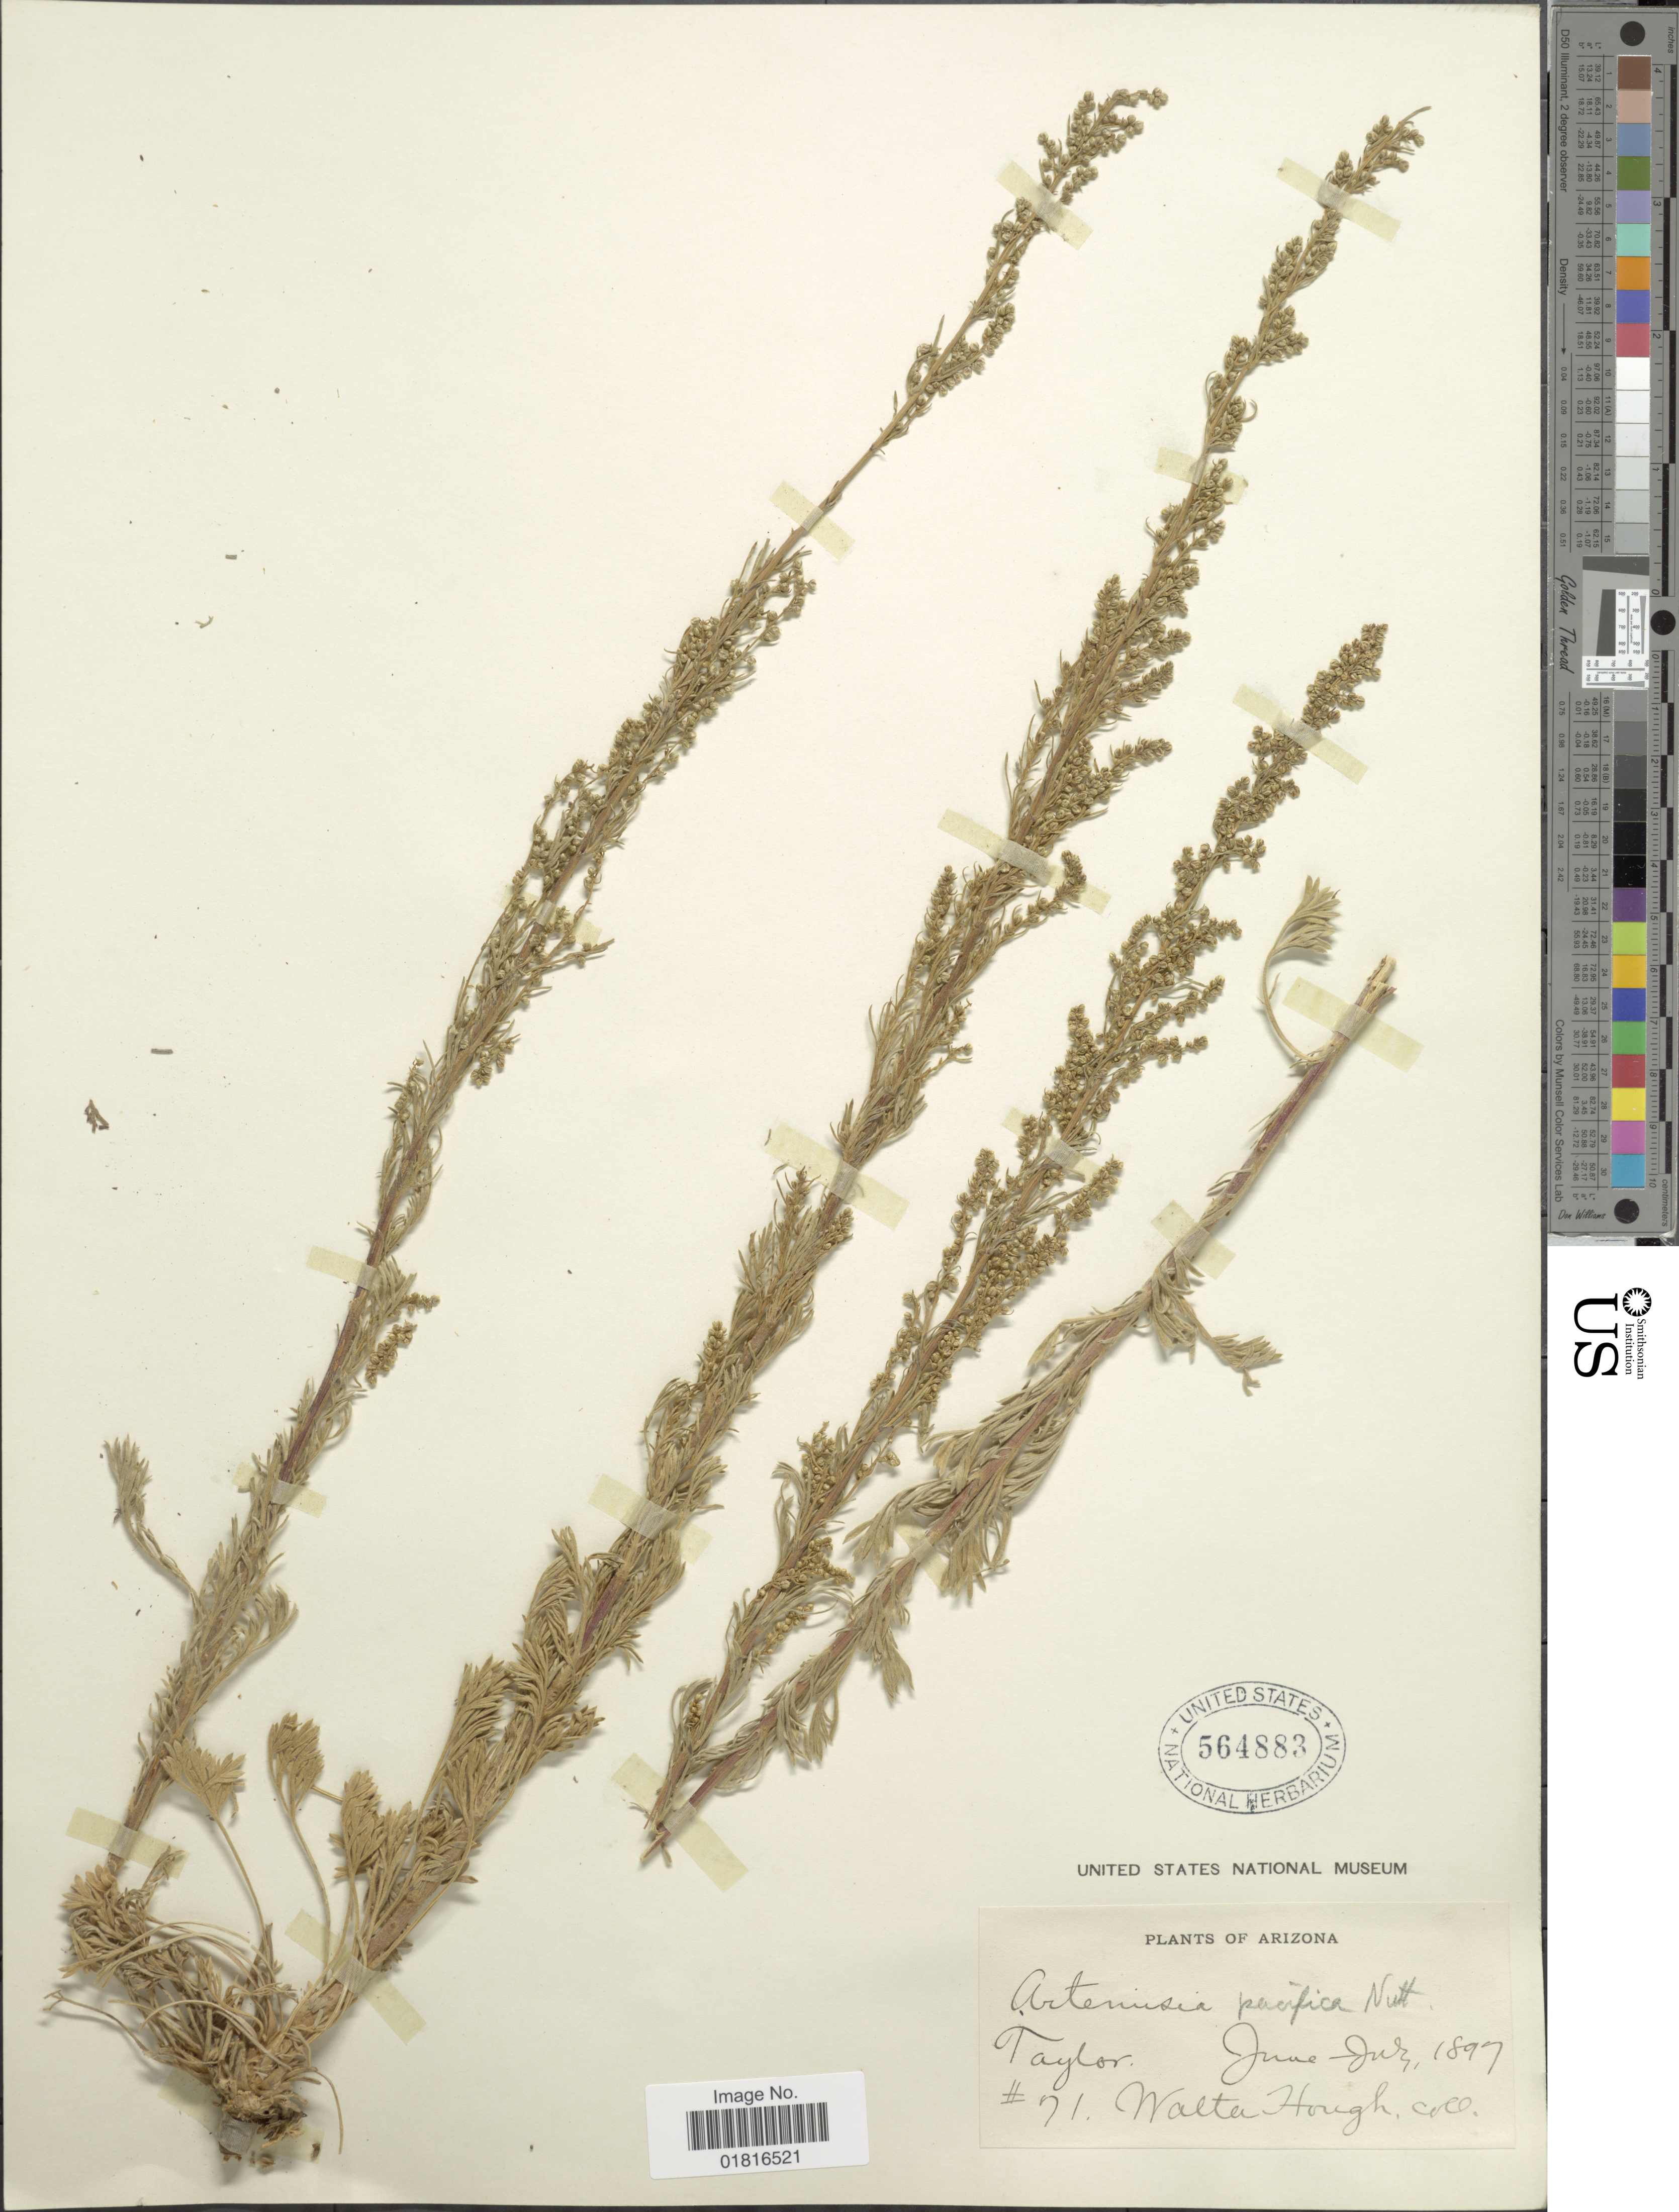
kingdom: Plantae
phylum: Tracheophyta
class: Magnoliopsida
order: Asterales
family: Asteraceae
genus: Artemisia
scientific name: Artemisia pacifica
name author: Nutt.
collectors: W. Hough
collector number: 71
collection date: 1899-06/1899-07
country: United States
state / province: Arizona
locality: Taylor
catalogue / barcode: US 564883